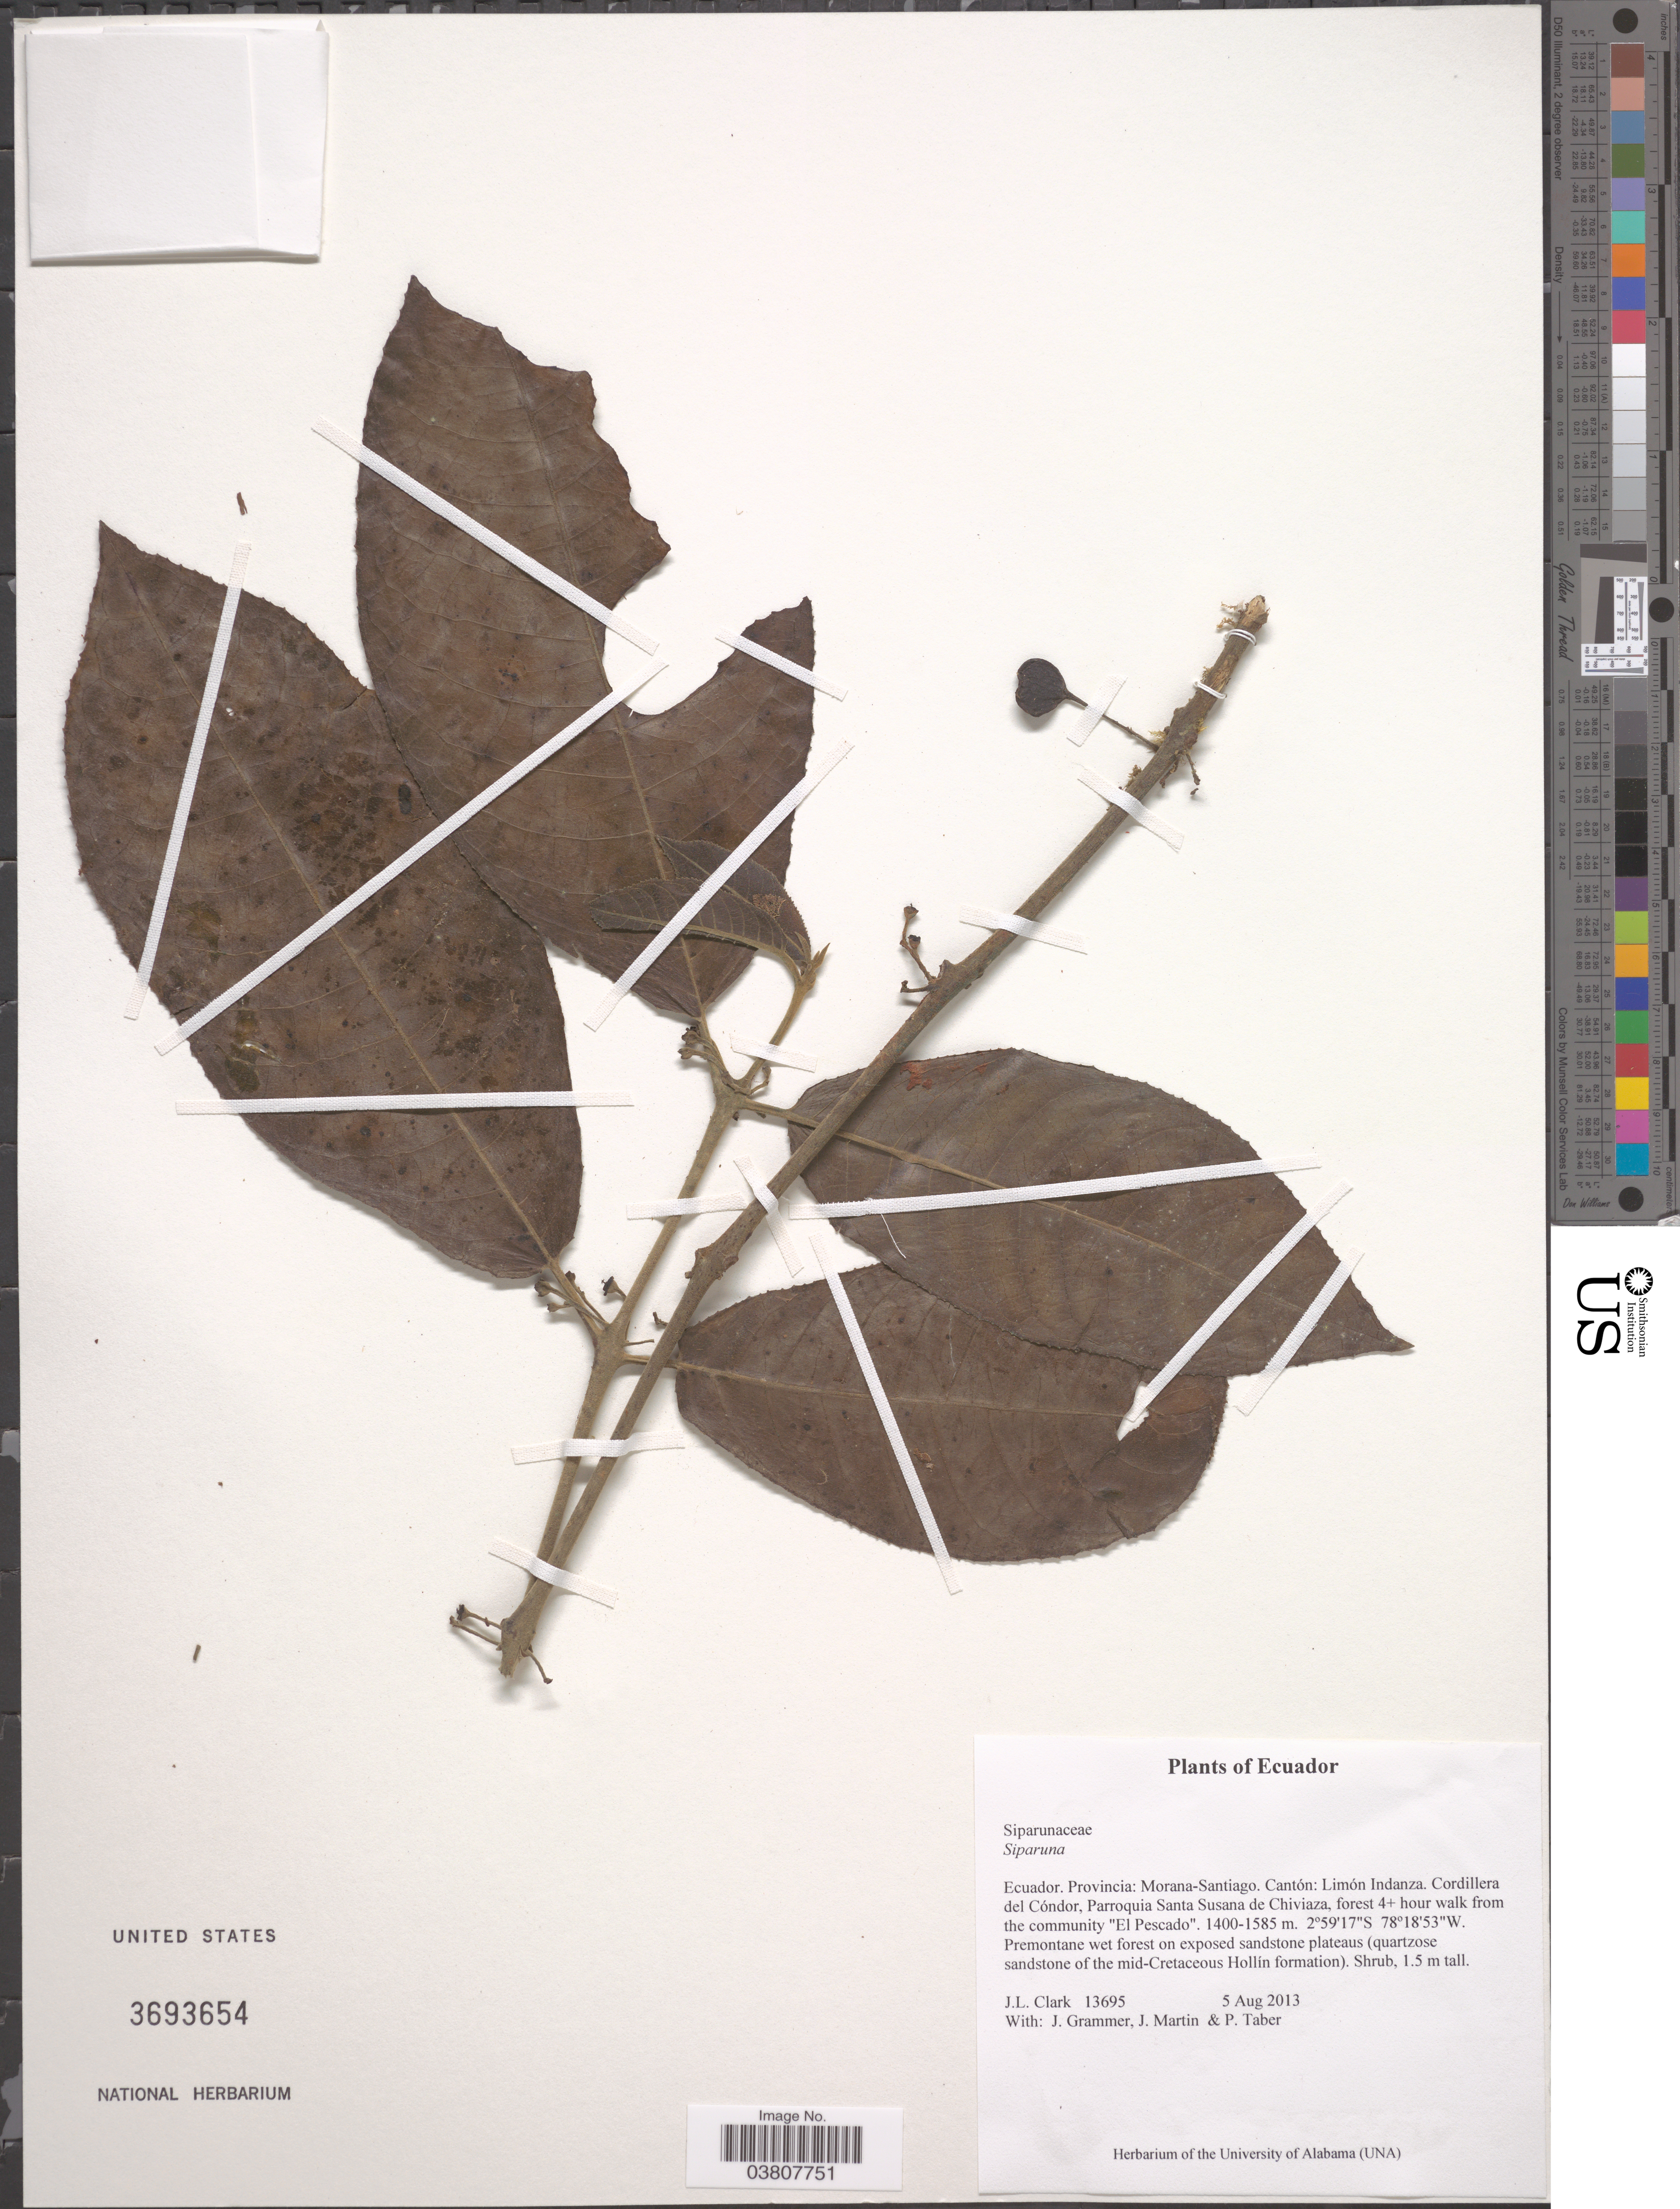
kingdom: Plantae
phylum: Tracheophyta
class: Magnoliopsida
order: Laurales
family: Siparunaceae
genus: Siparuna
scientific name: Siparuna sp.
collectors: J. L. Clark, J. Grammer, J. Martin & P. Taber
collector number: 13695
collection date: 2013-08-05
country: Ecuador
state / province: Morona-Santiago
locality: Cantón: Limón Indanza. Cordillera del Cóndor, Parroquia Santa Susana de Chiviaza, forest 4+ hour walk from the community "El Pescado".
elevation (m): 1400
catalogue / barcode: US 3693654